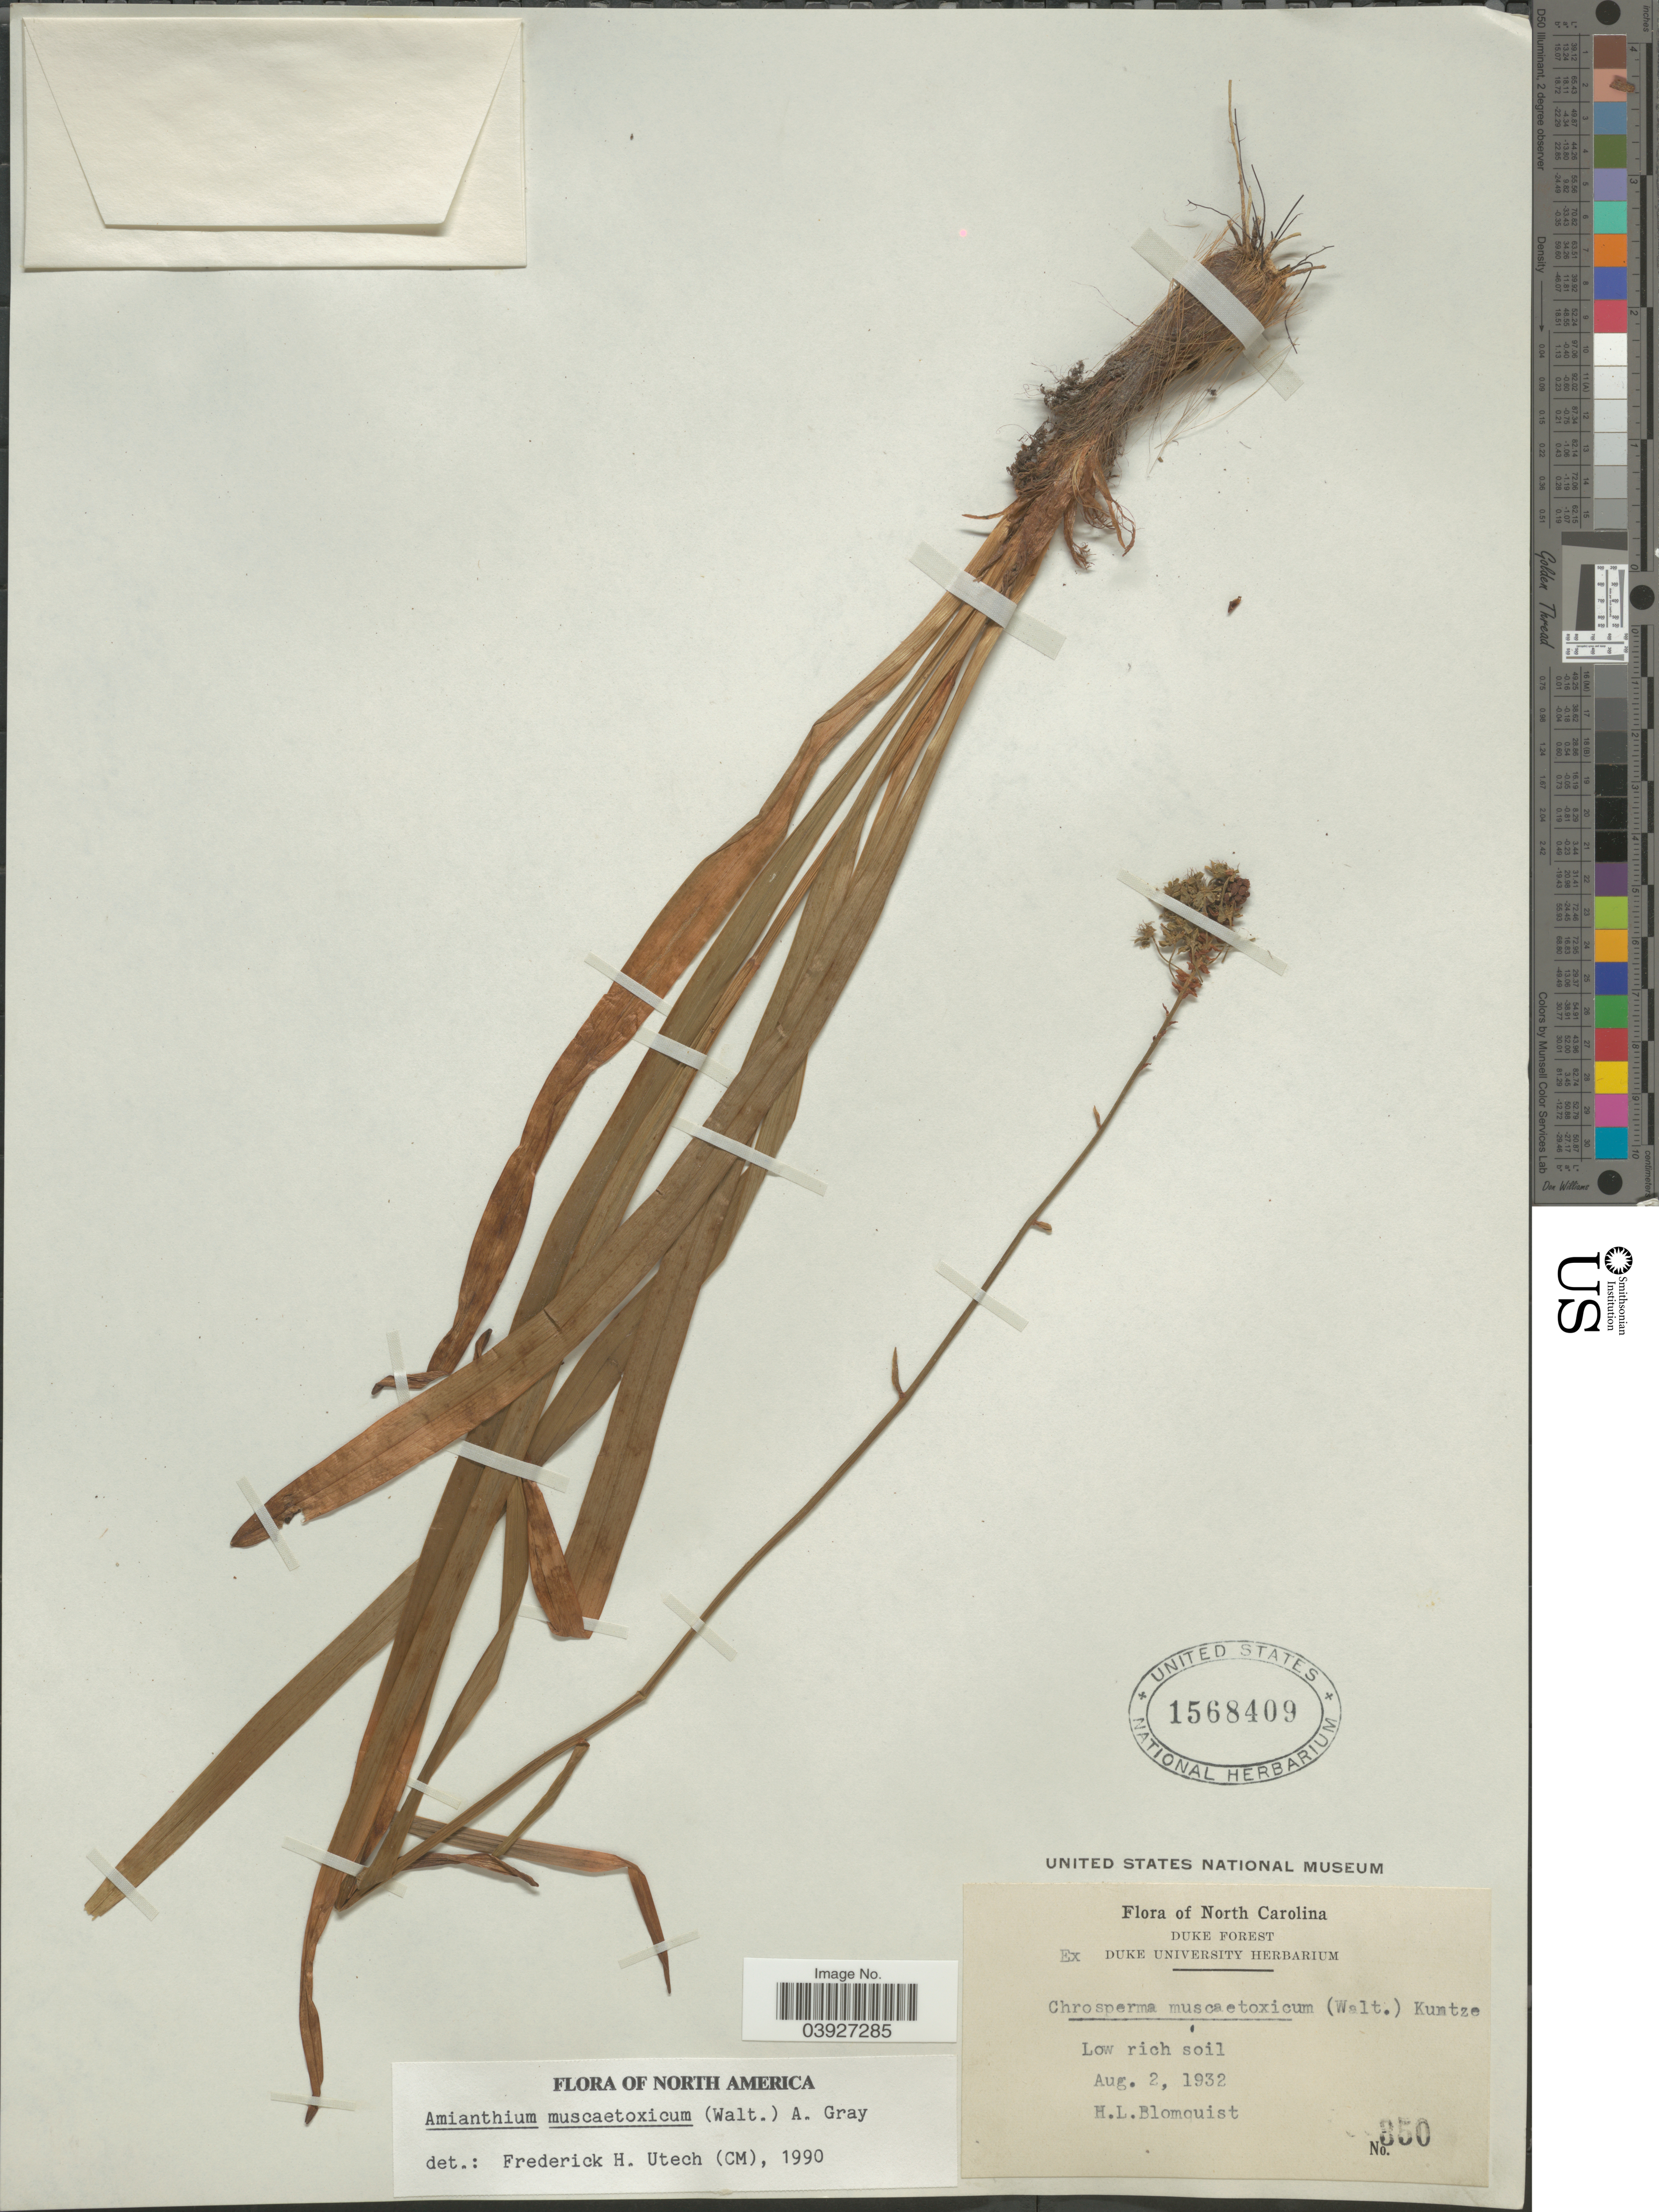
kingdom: Plantae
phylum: Tracheophyta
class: Liliopsida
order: Liliales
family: Melanthiaceae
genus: Amianthium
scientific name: Amianthium muscitoxicum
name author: (Walter) A. Gray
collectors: H. Blomquist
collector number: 350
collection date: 1932-08-02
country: United States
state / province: North Carolina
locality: Duke Forest.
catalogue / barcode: US 1568409